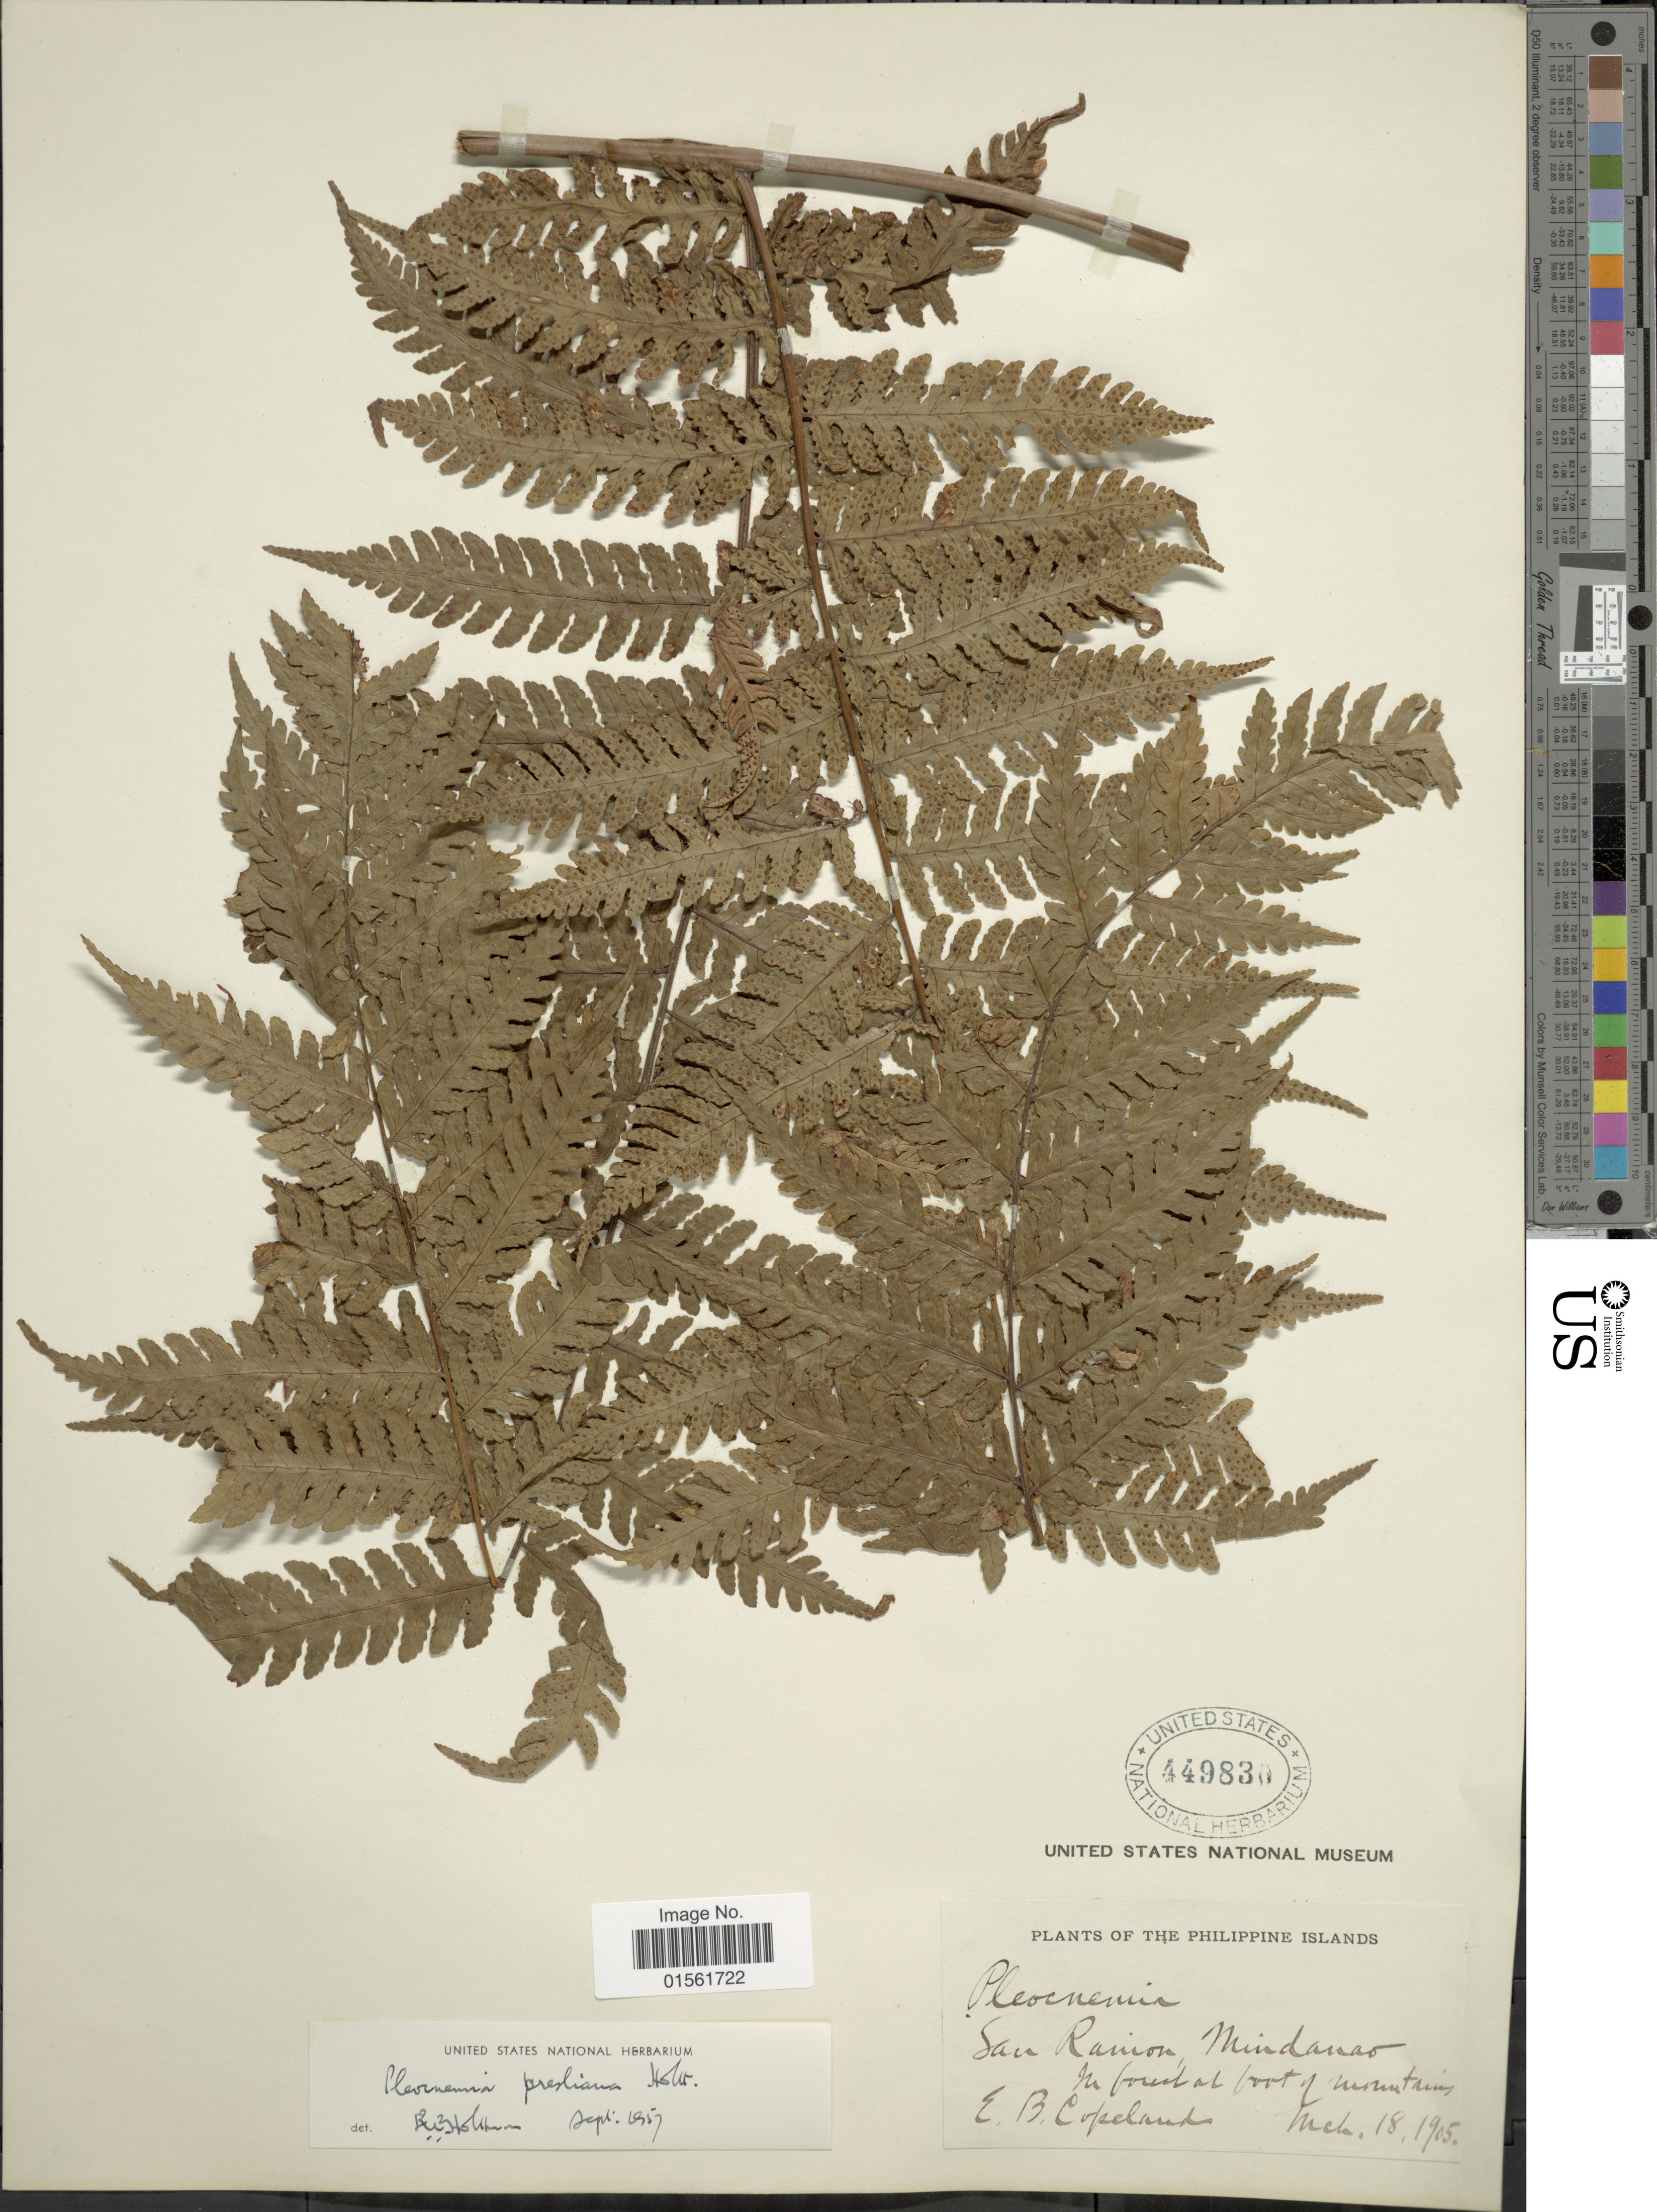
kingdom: Plantae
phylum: Tracheophyta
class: Polypodiopsida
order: Polypodiales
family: Dryopteridaceae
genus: Pleocnemia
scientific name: Pleocnemia presliana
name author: Holttum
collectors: E. B. Copeland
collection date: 1905-03-18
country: Philippines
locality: San Ranion, Mindanao. in forest at about foot of mountains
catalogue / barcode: US 449830